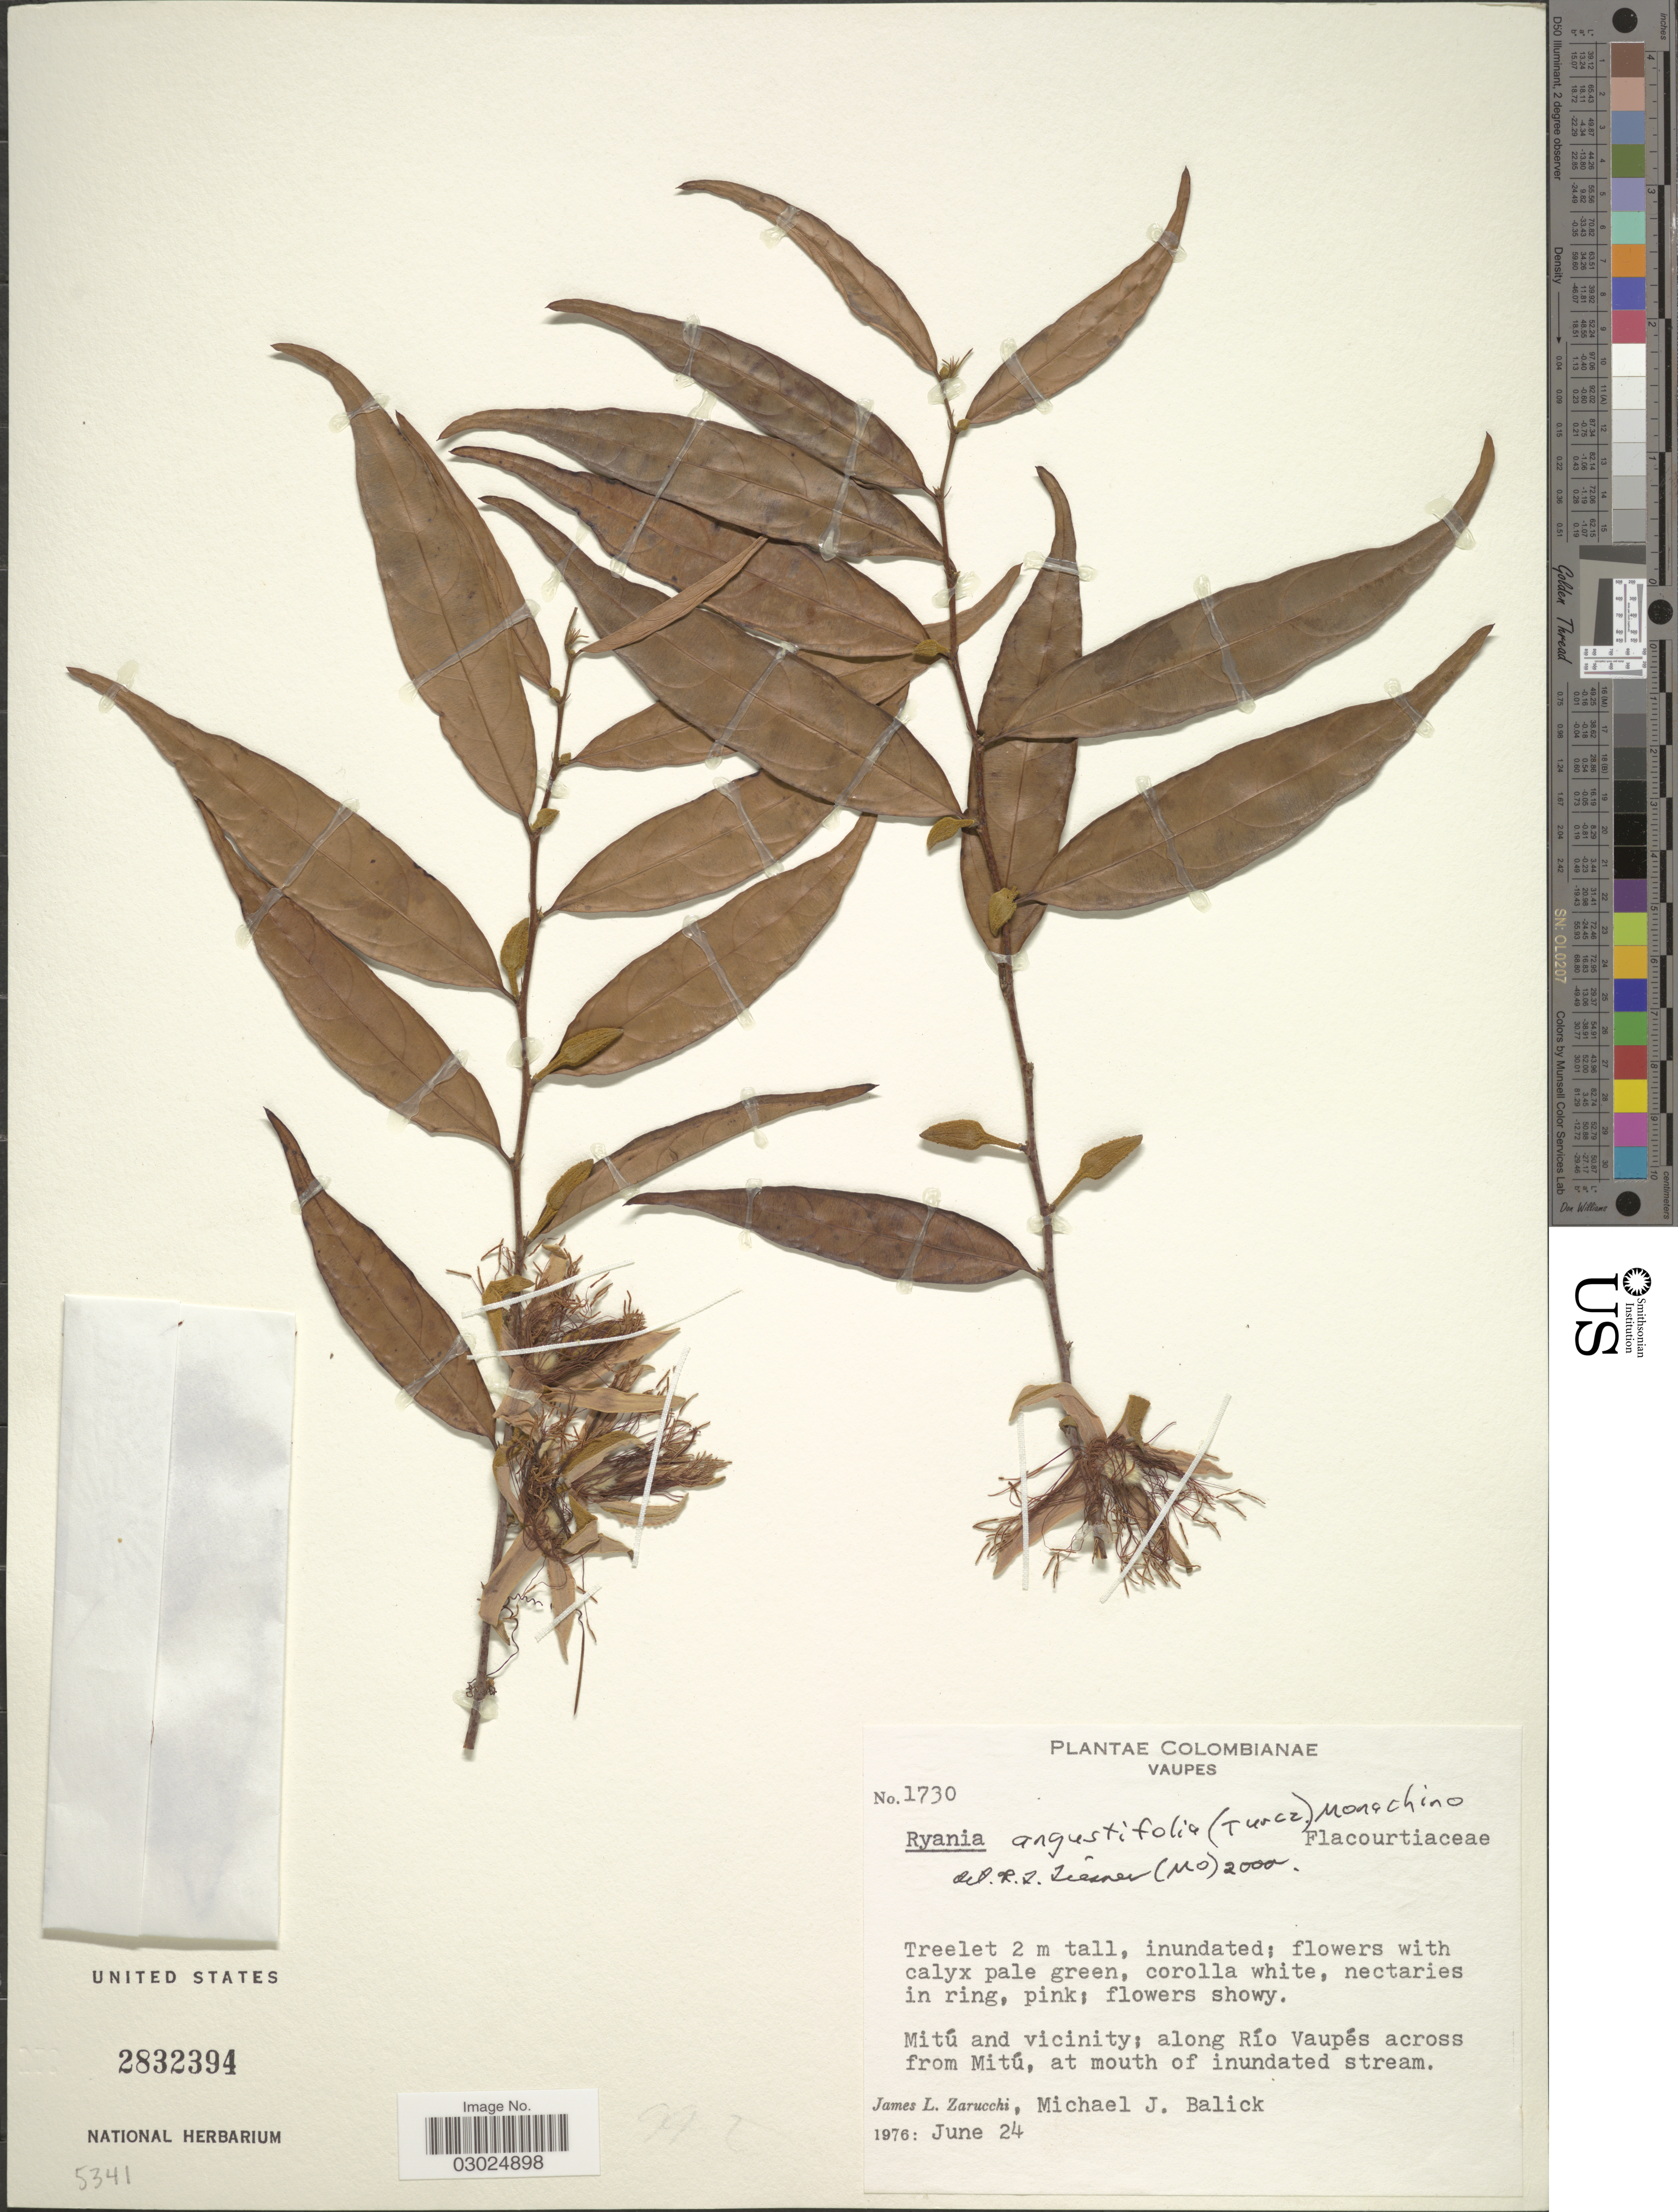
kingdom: Plantae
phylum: Tracheophyta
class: Magnoliopsida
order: Malpighiales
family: Salicaceae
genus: Ryania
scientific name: Ryania angustifolia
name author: (Turcz.) Monach.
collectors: J. L. Zarucchi & M. J. Balick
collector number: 1730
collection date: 1976-06-24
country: Colombia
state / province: Vaupés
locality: Mitú and vicinity; along Río Vaupés across from Mitú, at mouth of inundated stream.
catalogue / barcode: US 2832394